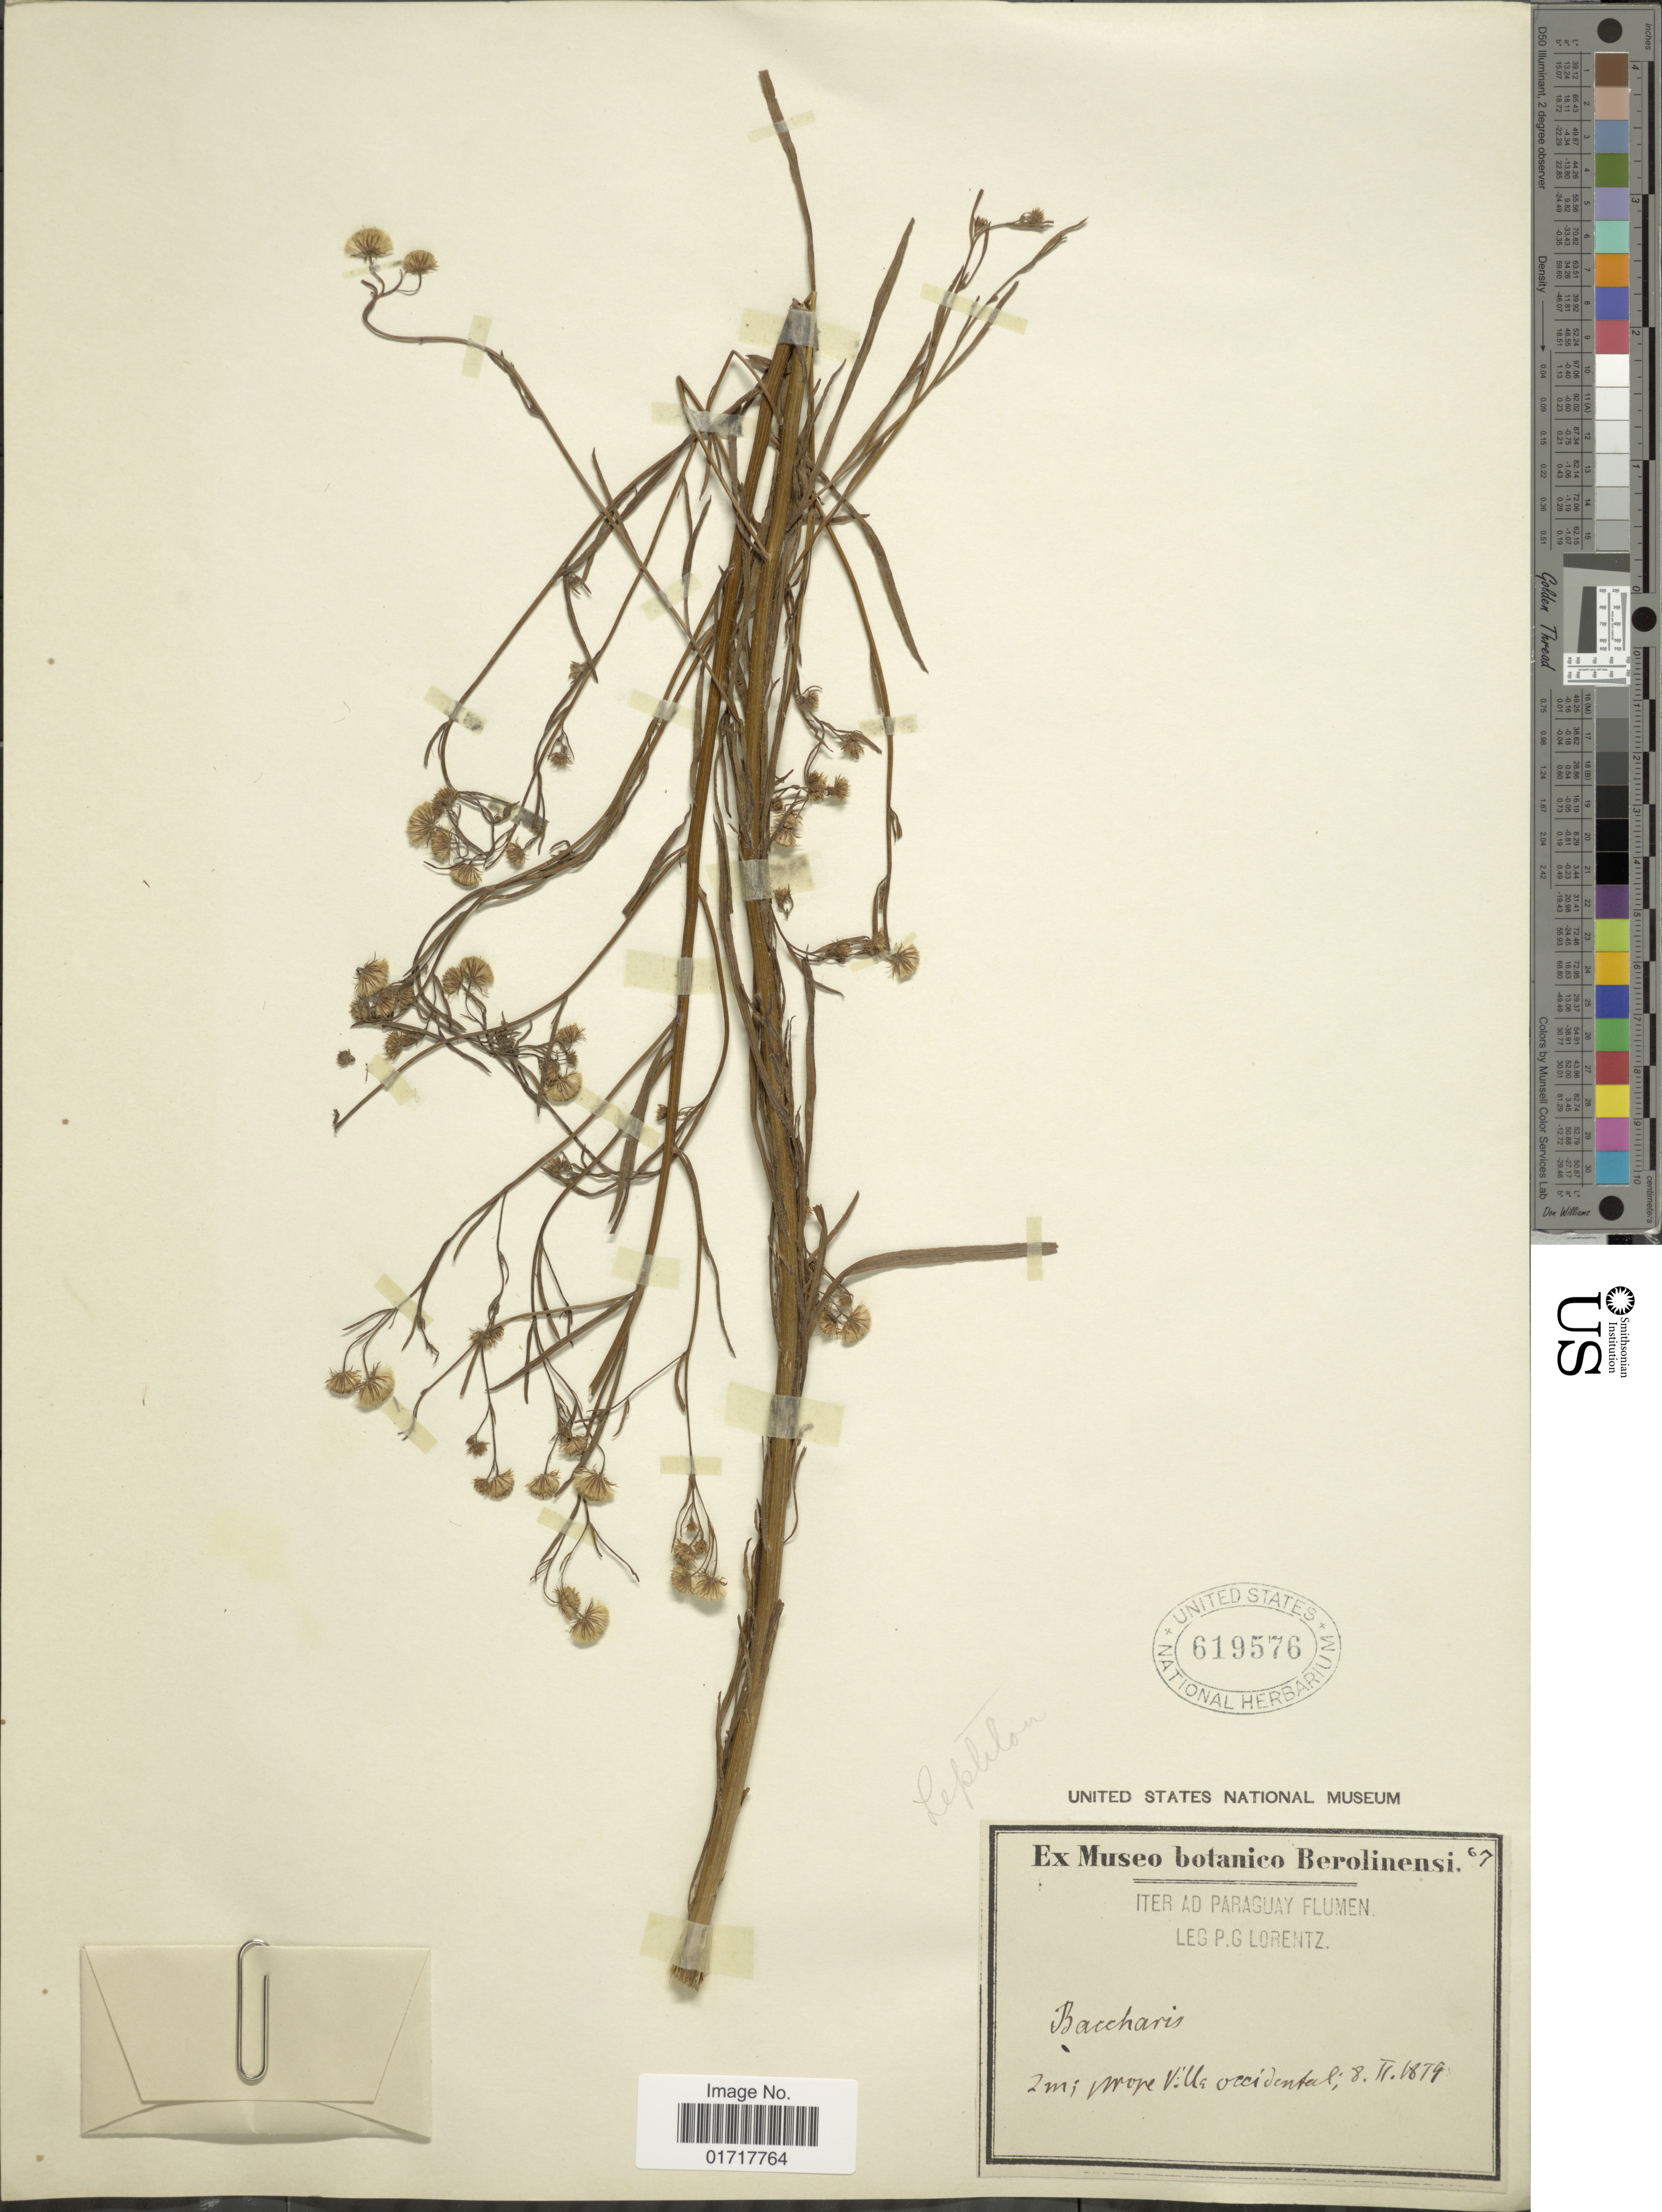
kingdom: Plantae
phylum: Tracheophyta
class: Magnoliopsida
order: Asterales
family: Asteraceae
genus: Conyza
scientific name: Conyza sp.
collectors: P. G. Lorentz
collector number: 67*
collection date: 1879-02-08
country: Paraguay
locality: Prope Ville occidental.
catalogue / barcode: US 619576